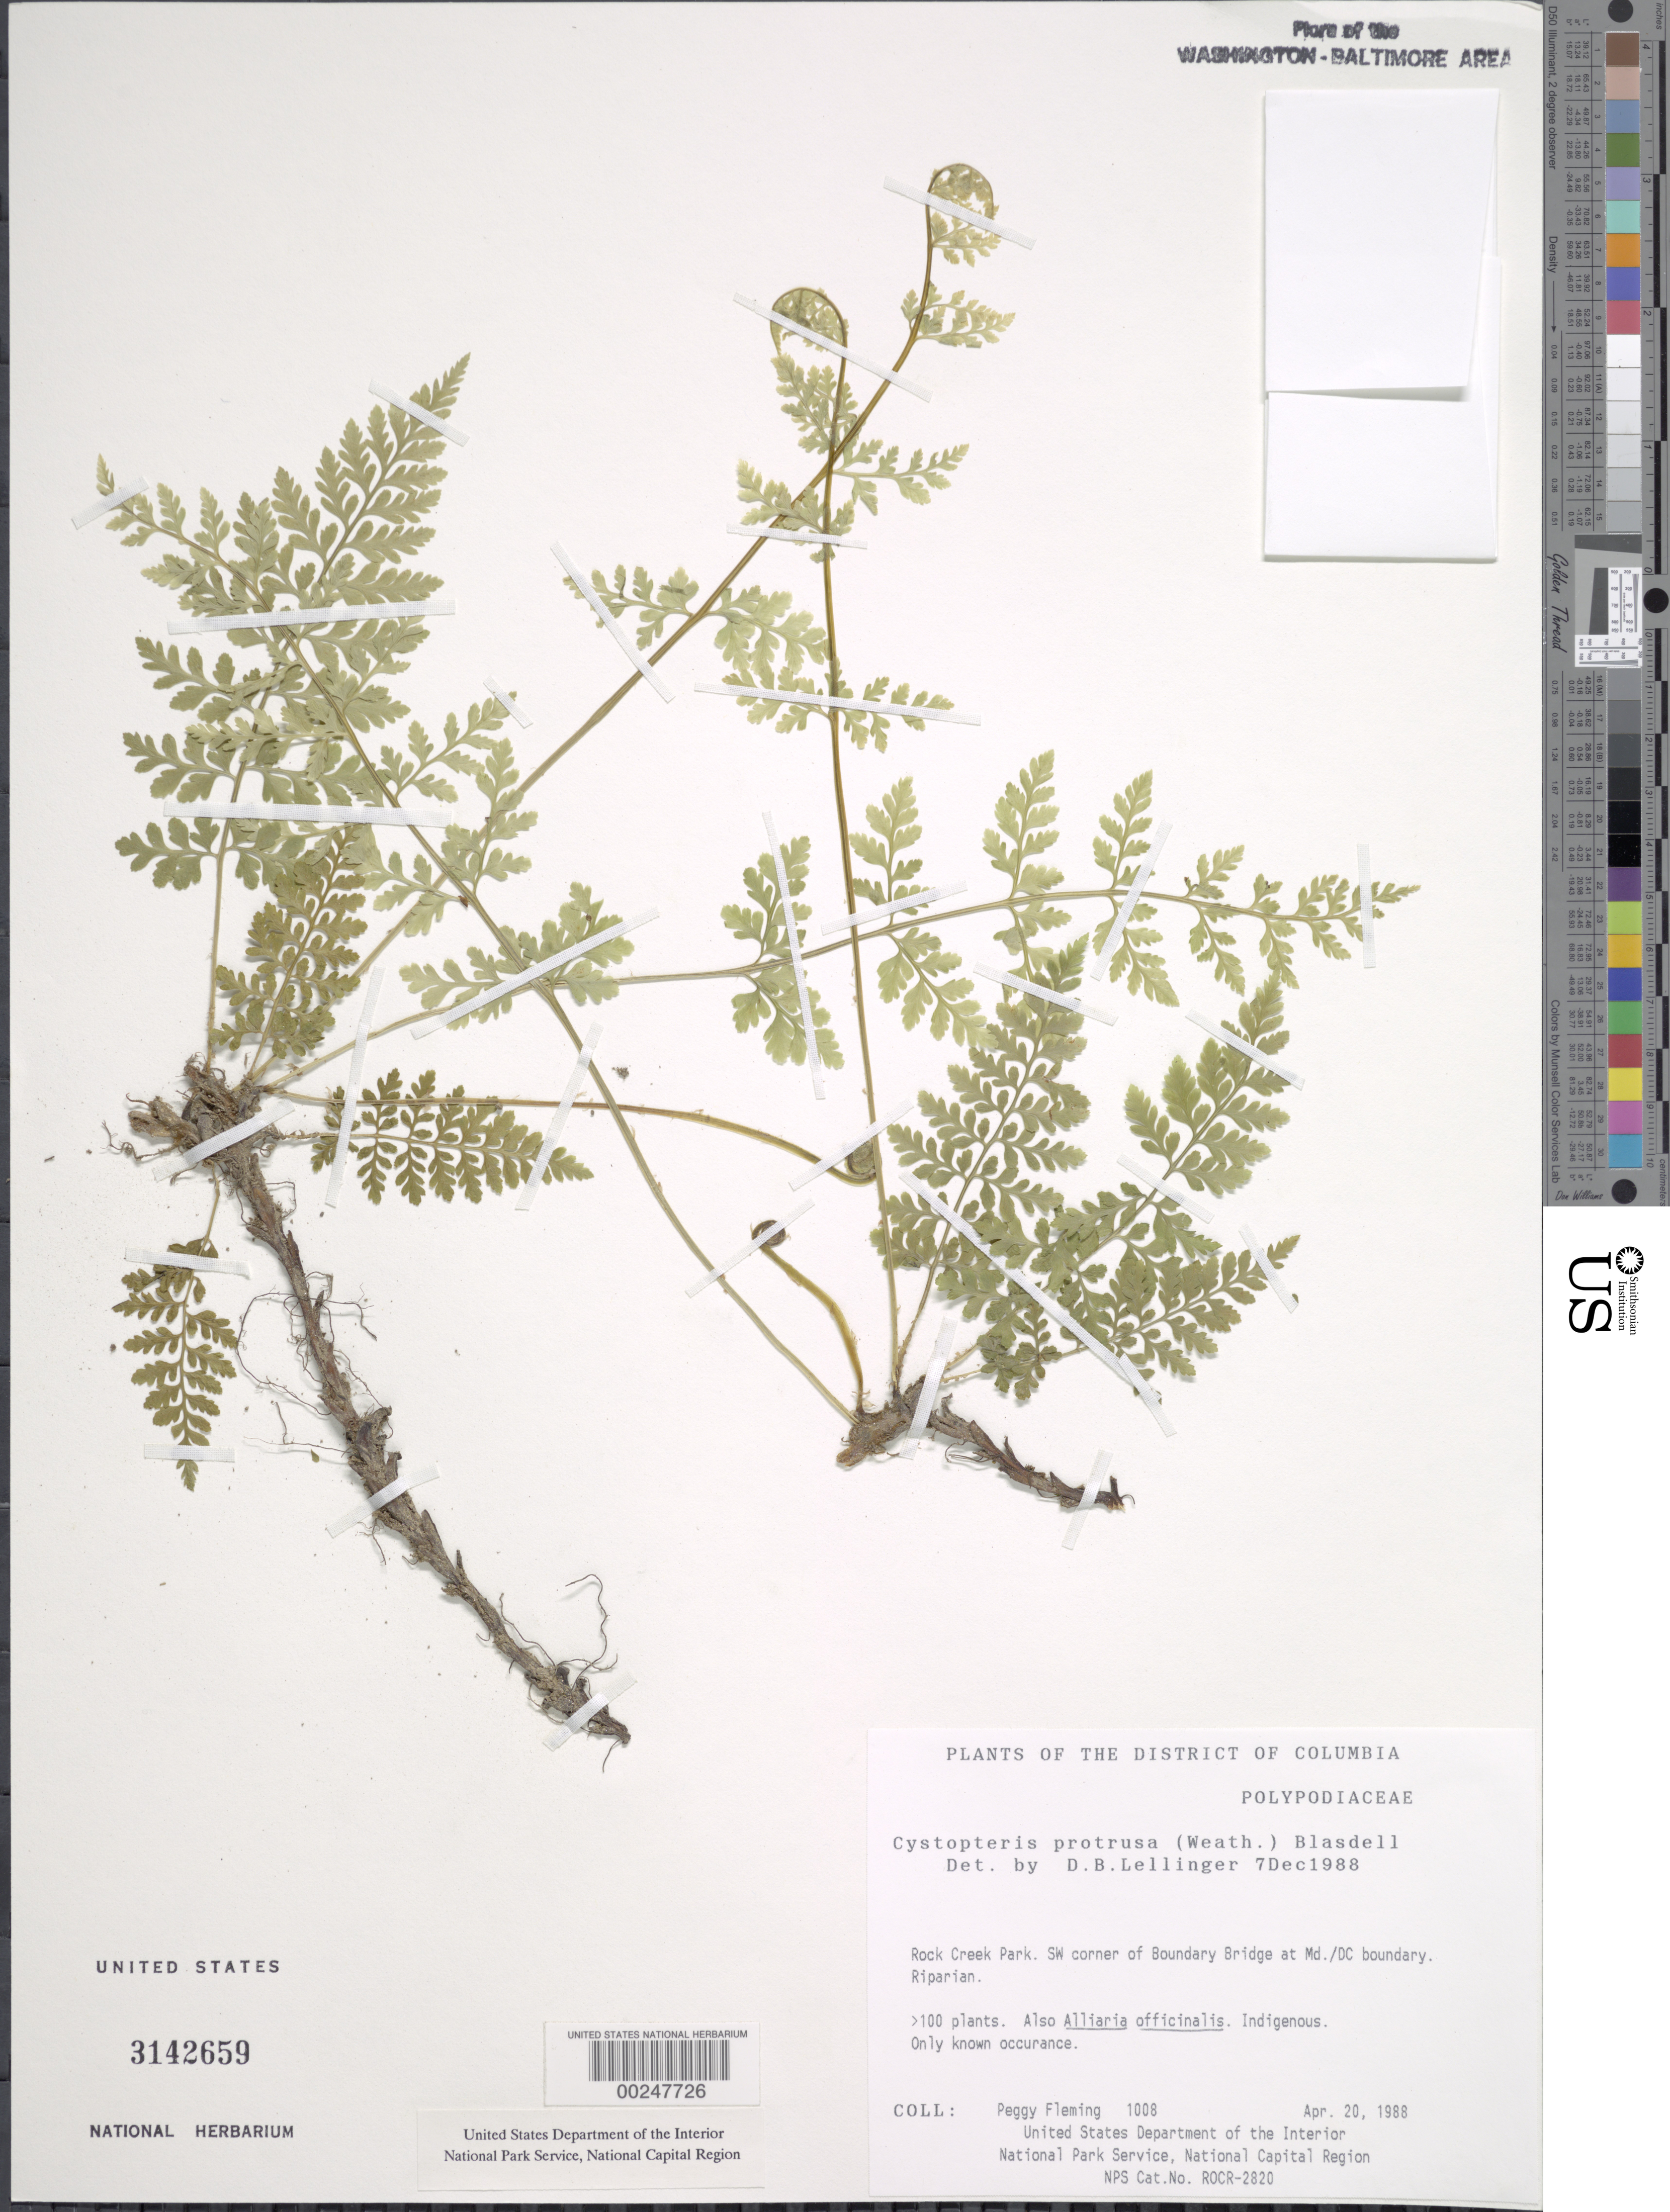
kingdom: Plantae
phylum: Tracheophyta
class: Polypodiopsida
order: Polypodiales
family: Cystopteridaceae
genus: Cystopteris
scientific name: Cystopteris utahensis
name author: Windham & Haufler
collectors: P. Fleming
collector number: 1008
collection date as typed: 20 Apr 1988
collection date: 1988-04-20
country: United States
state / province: District of Columbia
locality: SW Corner of Boundary Bridge at MD / DC Boundary Rock Creek Park and vicinity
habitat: Riparian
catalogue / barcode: US 3142659